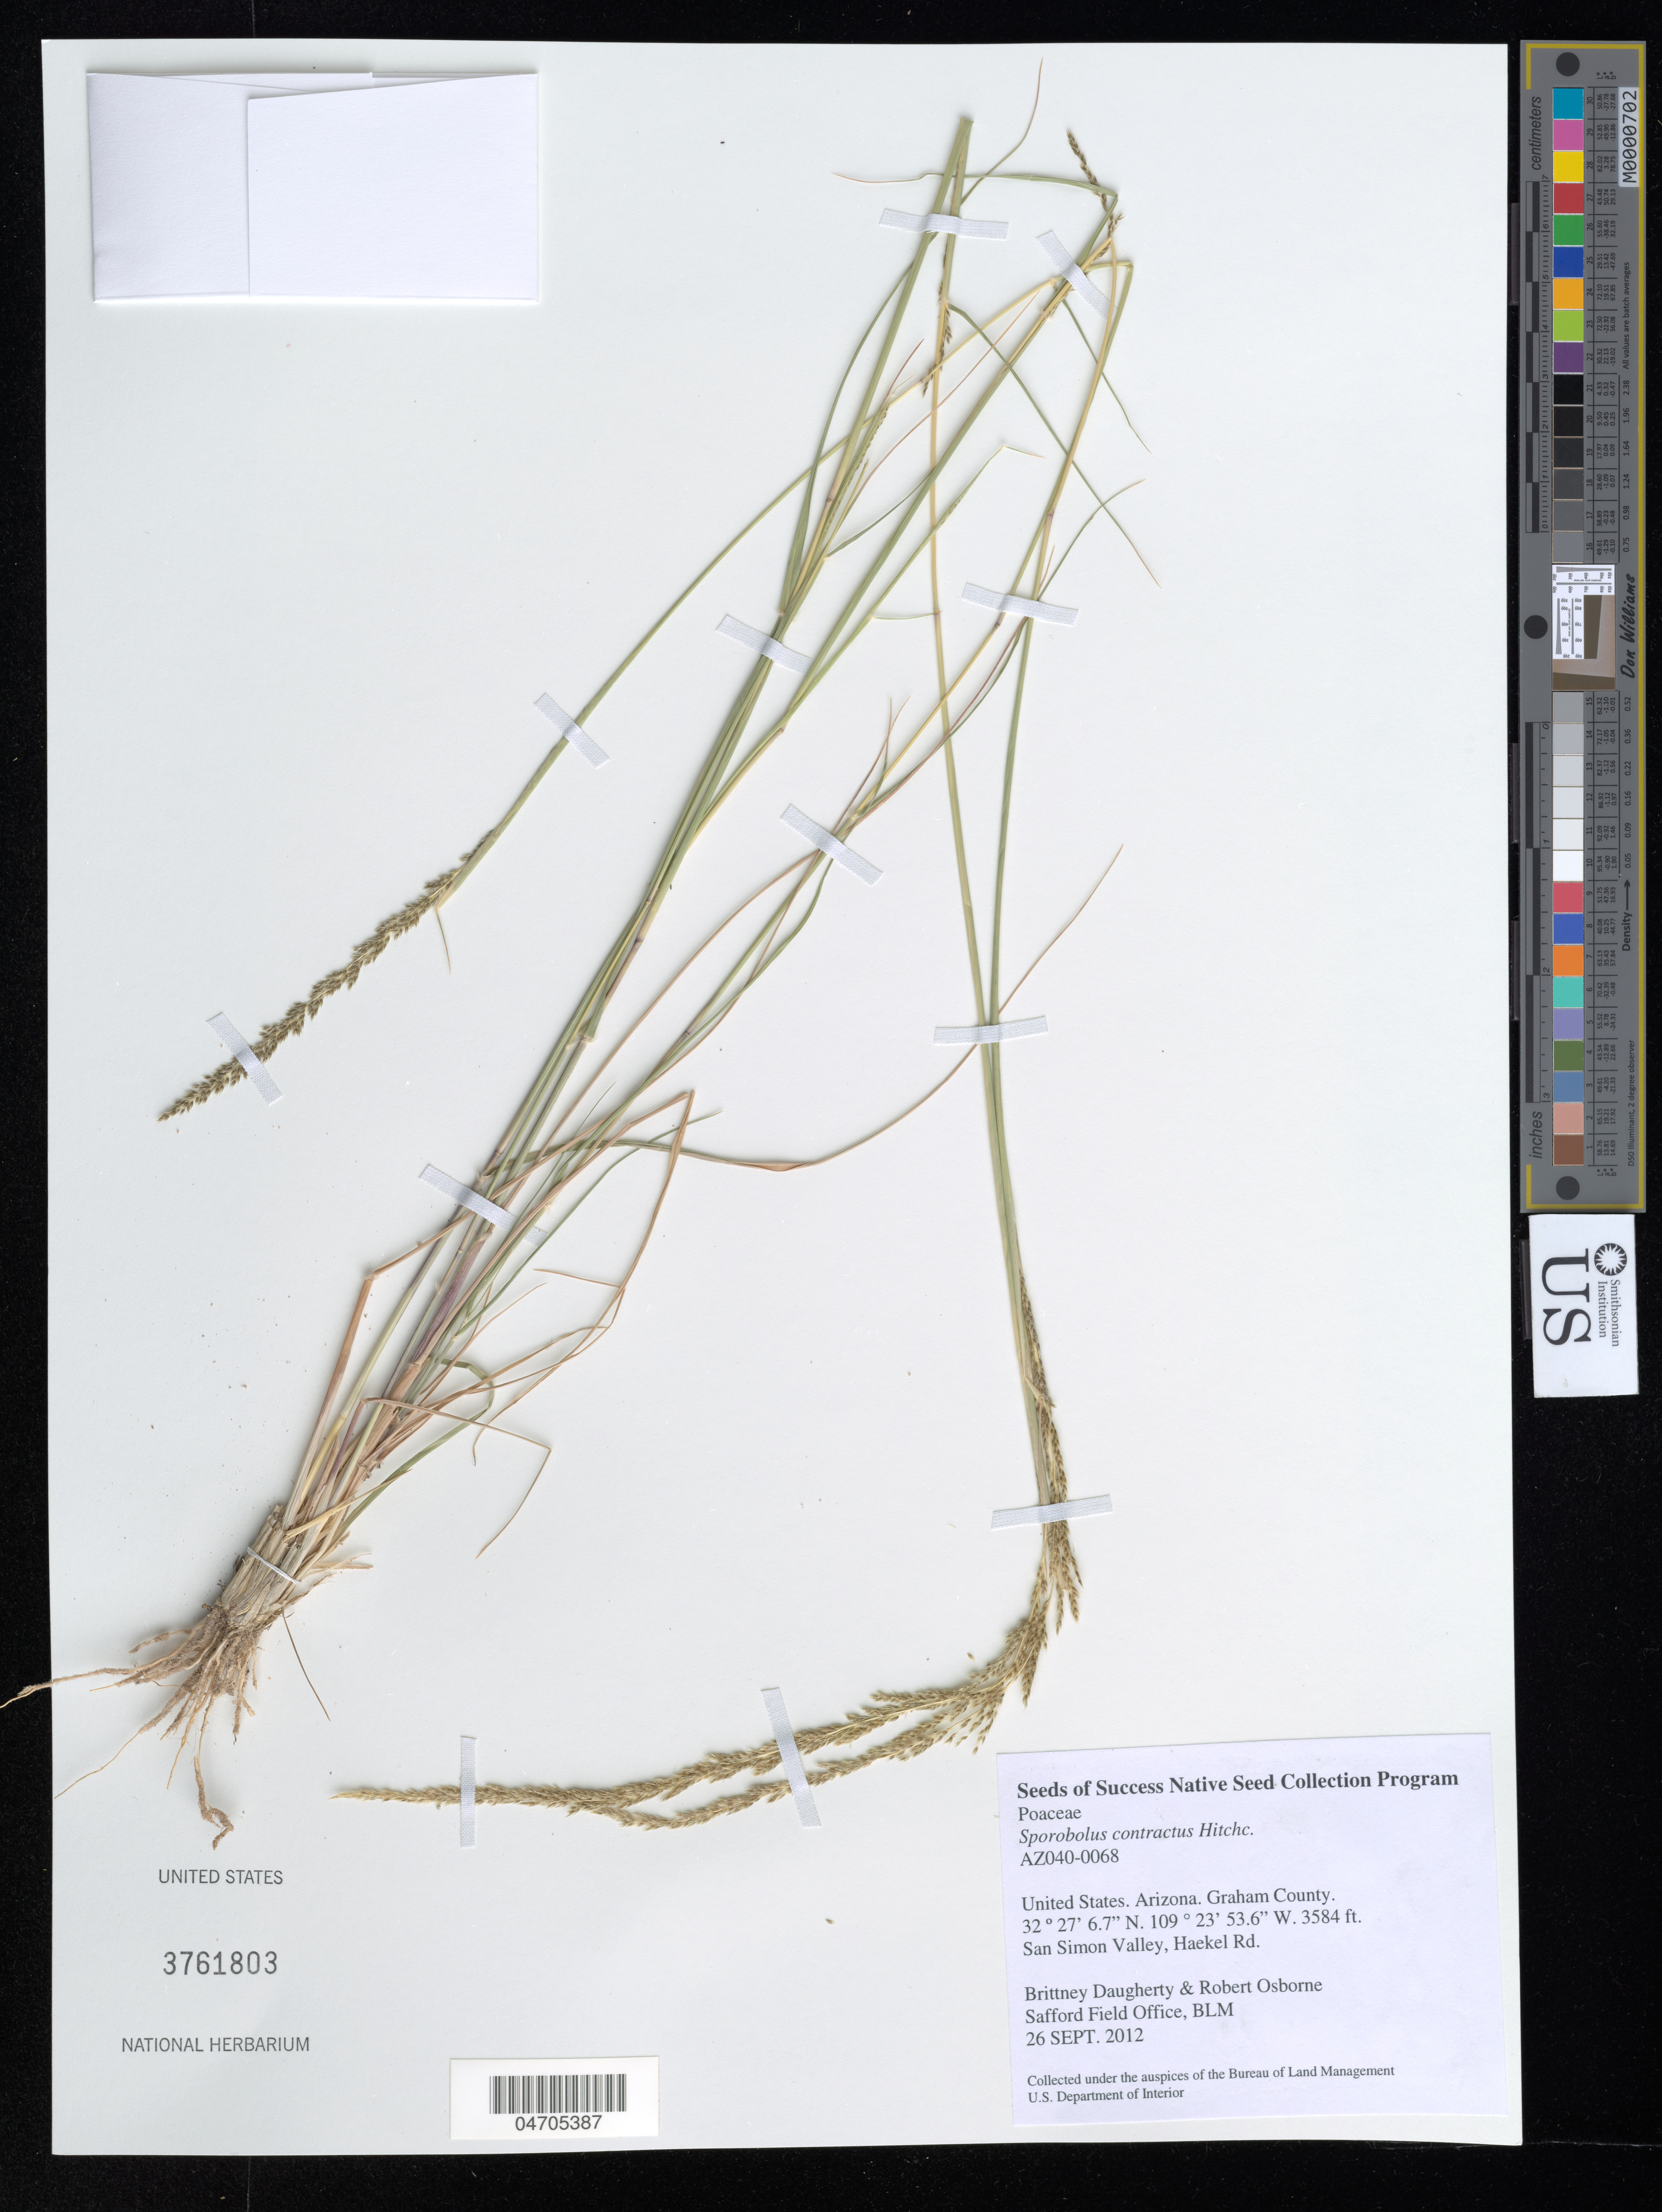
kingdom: Plantae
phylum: Tracheophyta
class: Liliopsida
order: Poales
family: Poaceae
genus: Sporobolus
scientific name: Sporobolus contractus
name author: Hitchc.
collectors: B. Daugherty & R. Osborne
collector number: AZ040-0068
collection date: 2012-09-26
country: United States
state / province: Arizona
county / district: Graham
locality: Graham County. San Simon Valley, Haekel Rd.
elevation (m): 1092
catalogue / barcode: US 3761803